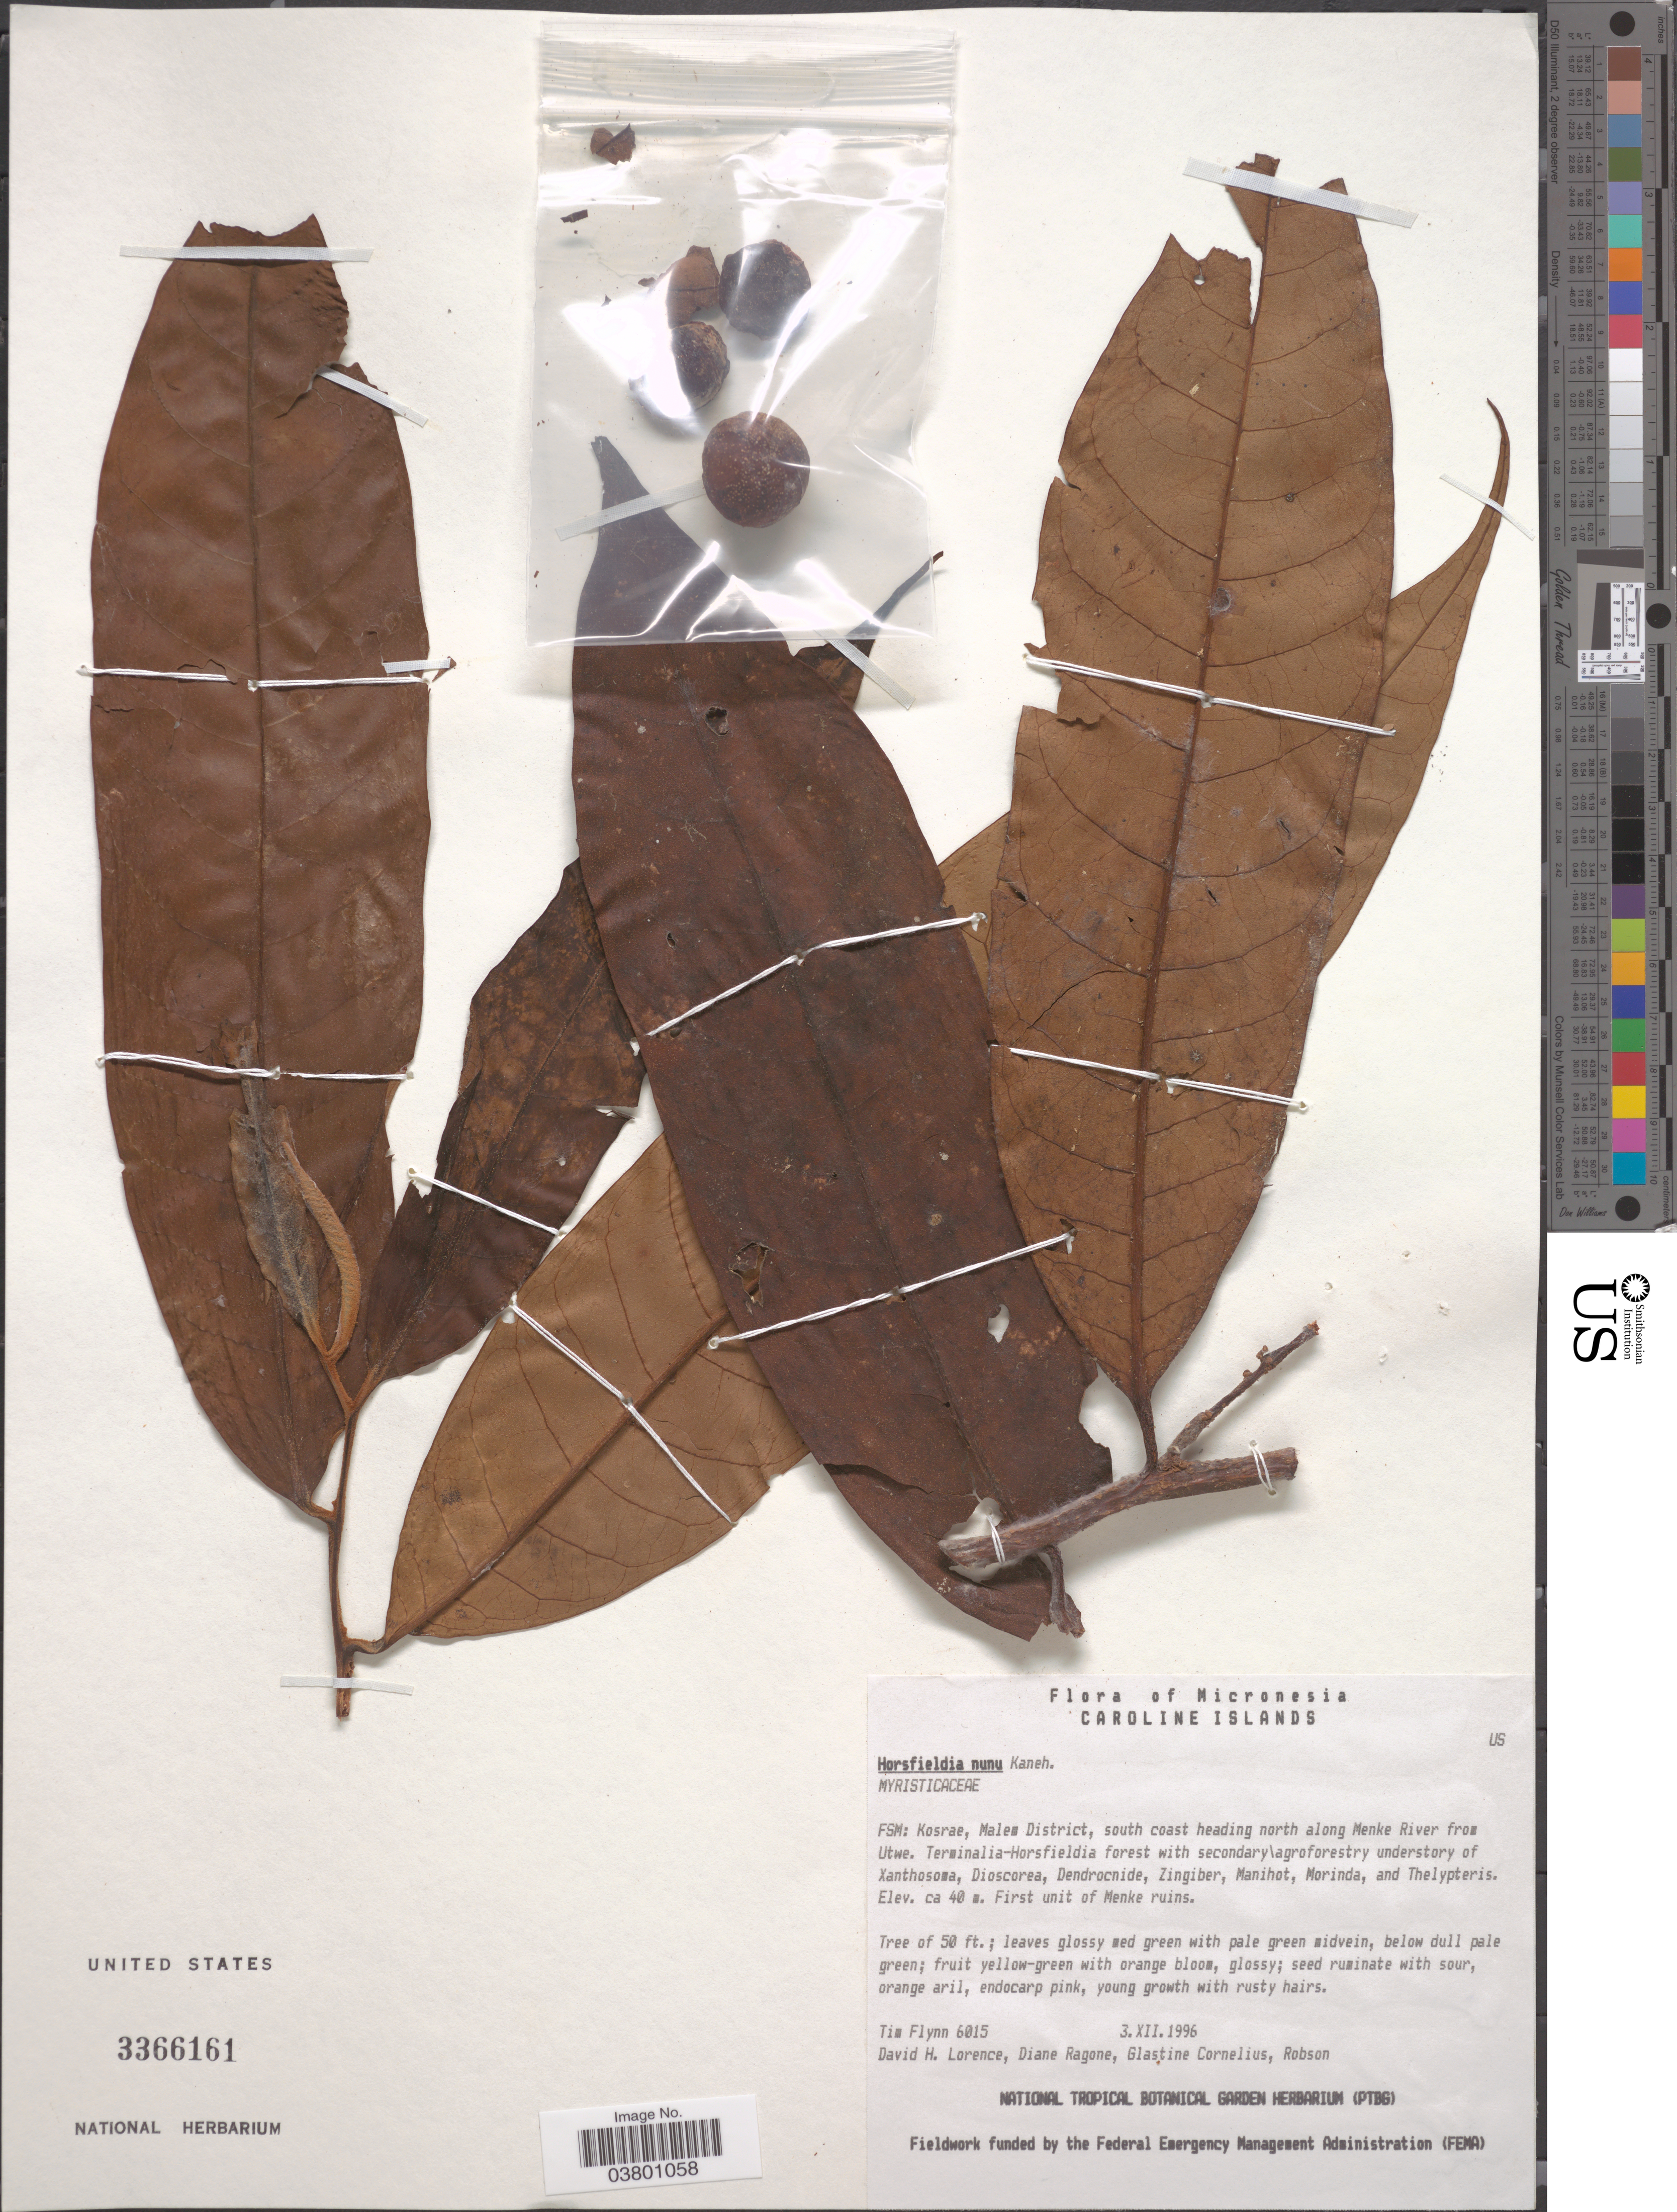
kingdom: Plantae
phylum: Tracheophyta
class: Magnoliopsida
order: Magnoliales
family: Myristicaceae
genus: Horsfieldia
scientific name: Horsfieldia nunu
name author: Kaneh.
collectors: T. Flynn, D. Lorence, D. Ragone, G. Cornelius & Robson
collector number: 6015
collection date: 1996-12-03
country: Micronesia, Federated States of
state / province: Kosrae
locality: Caroline Islands. FSM: Kosrae, Malem District, south coast heading north along Menke River from Utwe. First unit of Menke ruins.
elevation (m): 40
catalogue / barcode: US 3366161